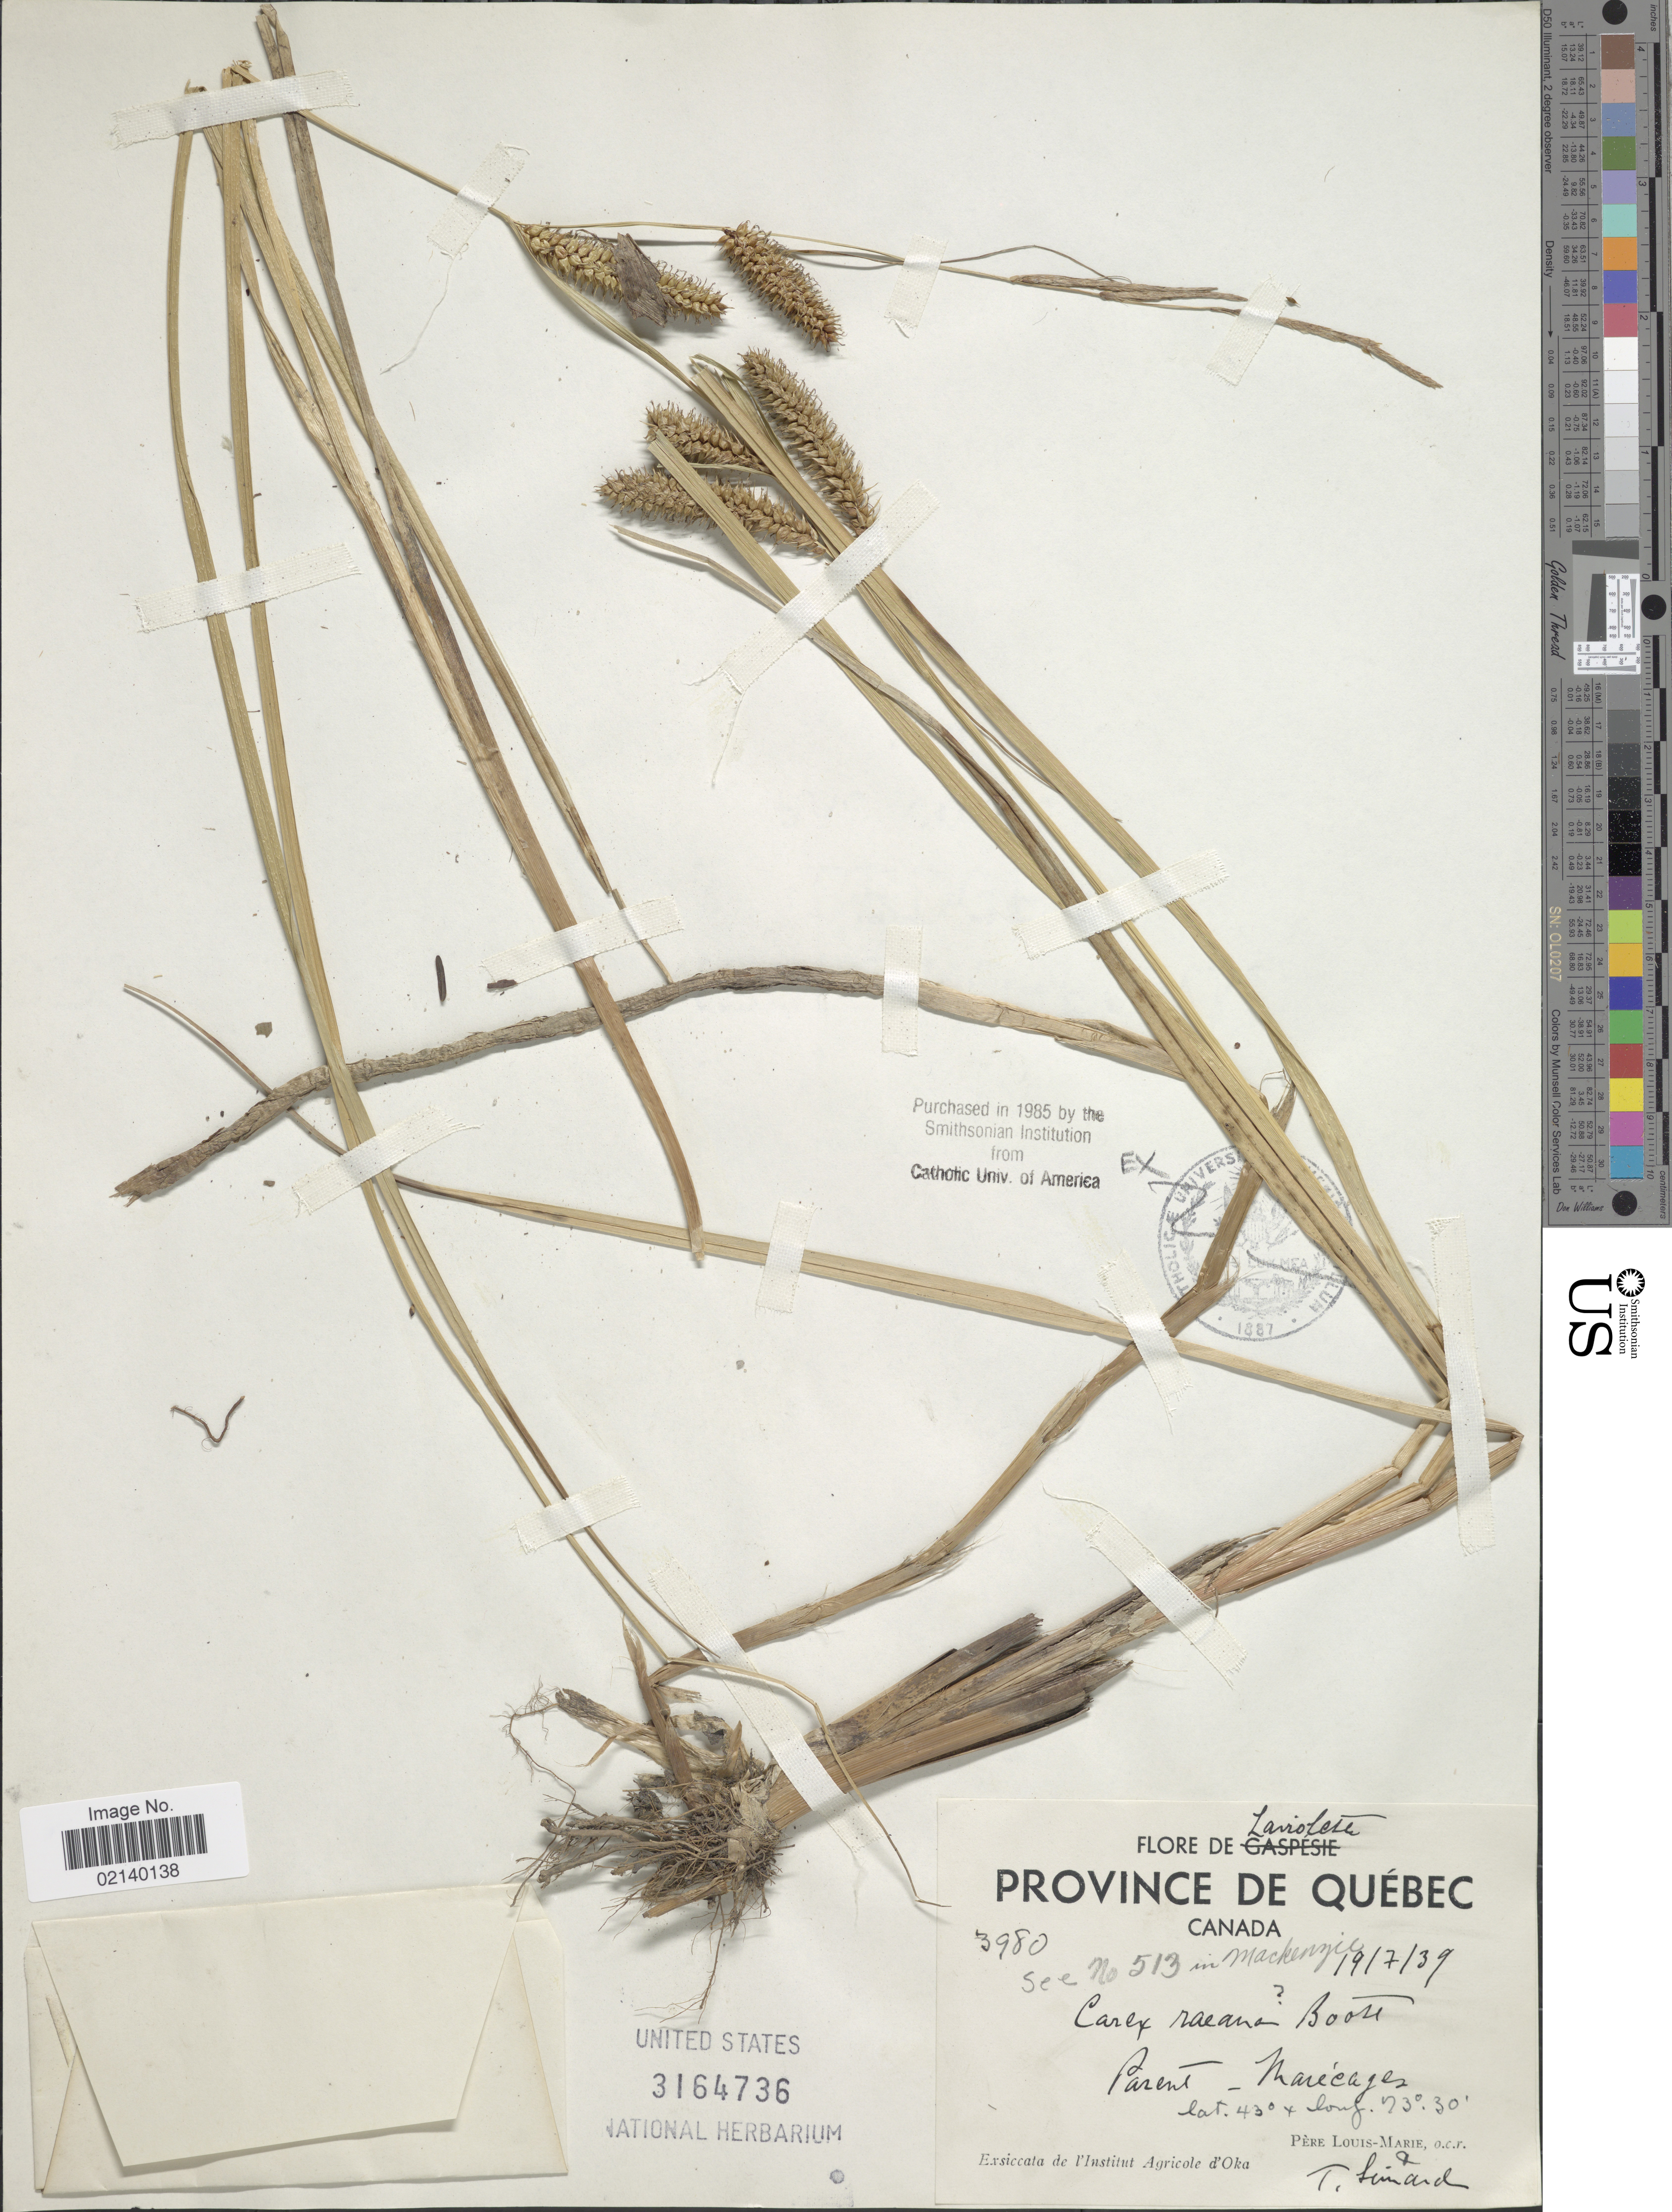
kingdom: Plantae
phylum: Tracheophyta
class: Liliopsida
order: Poales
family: Cyperaceae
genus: Carex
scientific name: Carex sp.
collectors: L.-M. LaLonde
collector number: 3980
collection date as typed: Transcribed d/m/y: 19/7/39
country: Canada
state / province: Quebec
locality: Laviolette, Parent- Maricages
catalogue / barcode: US 3164736